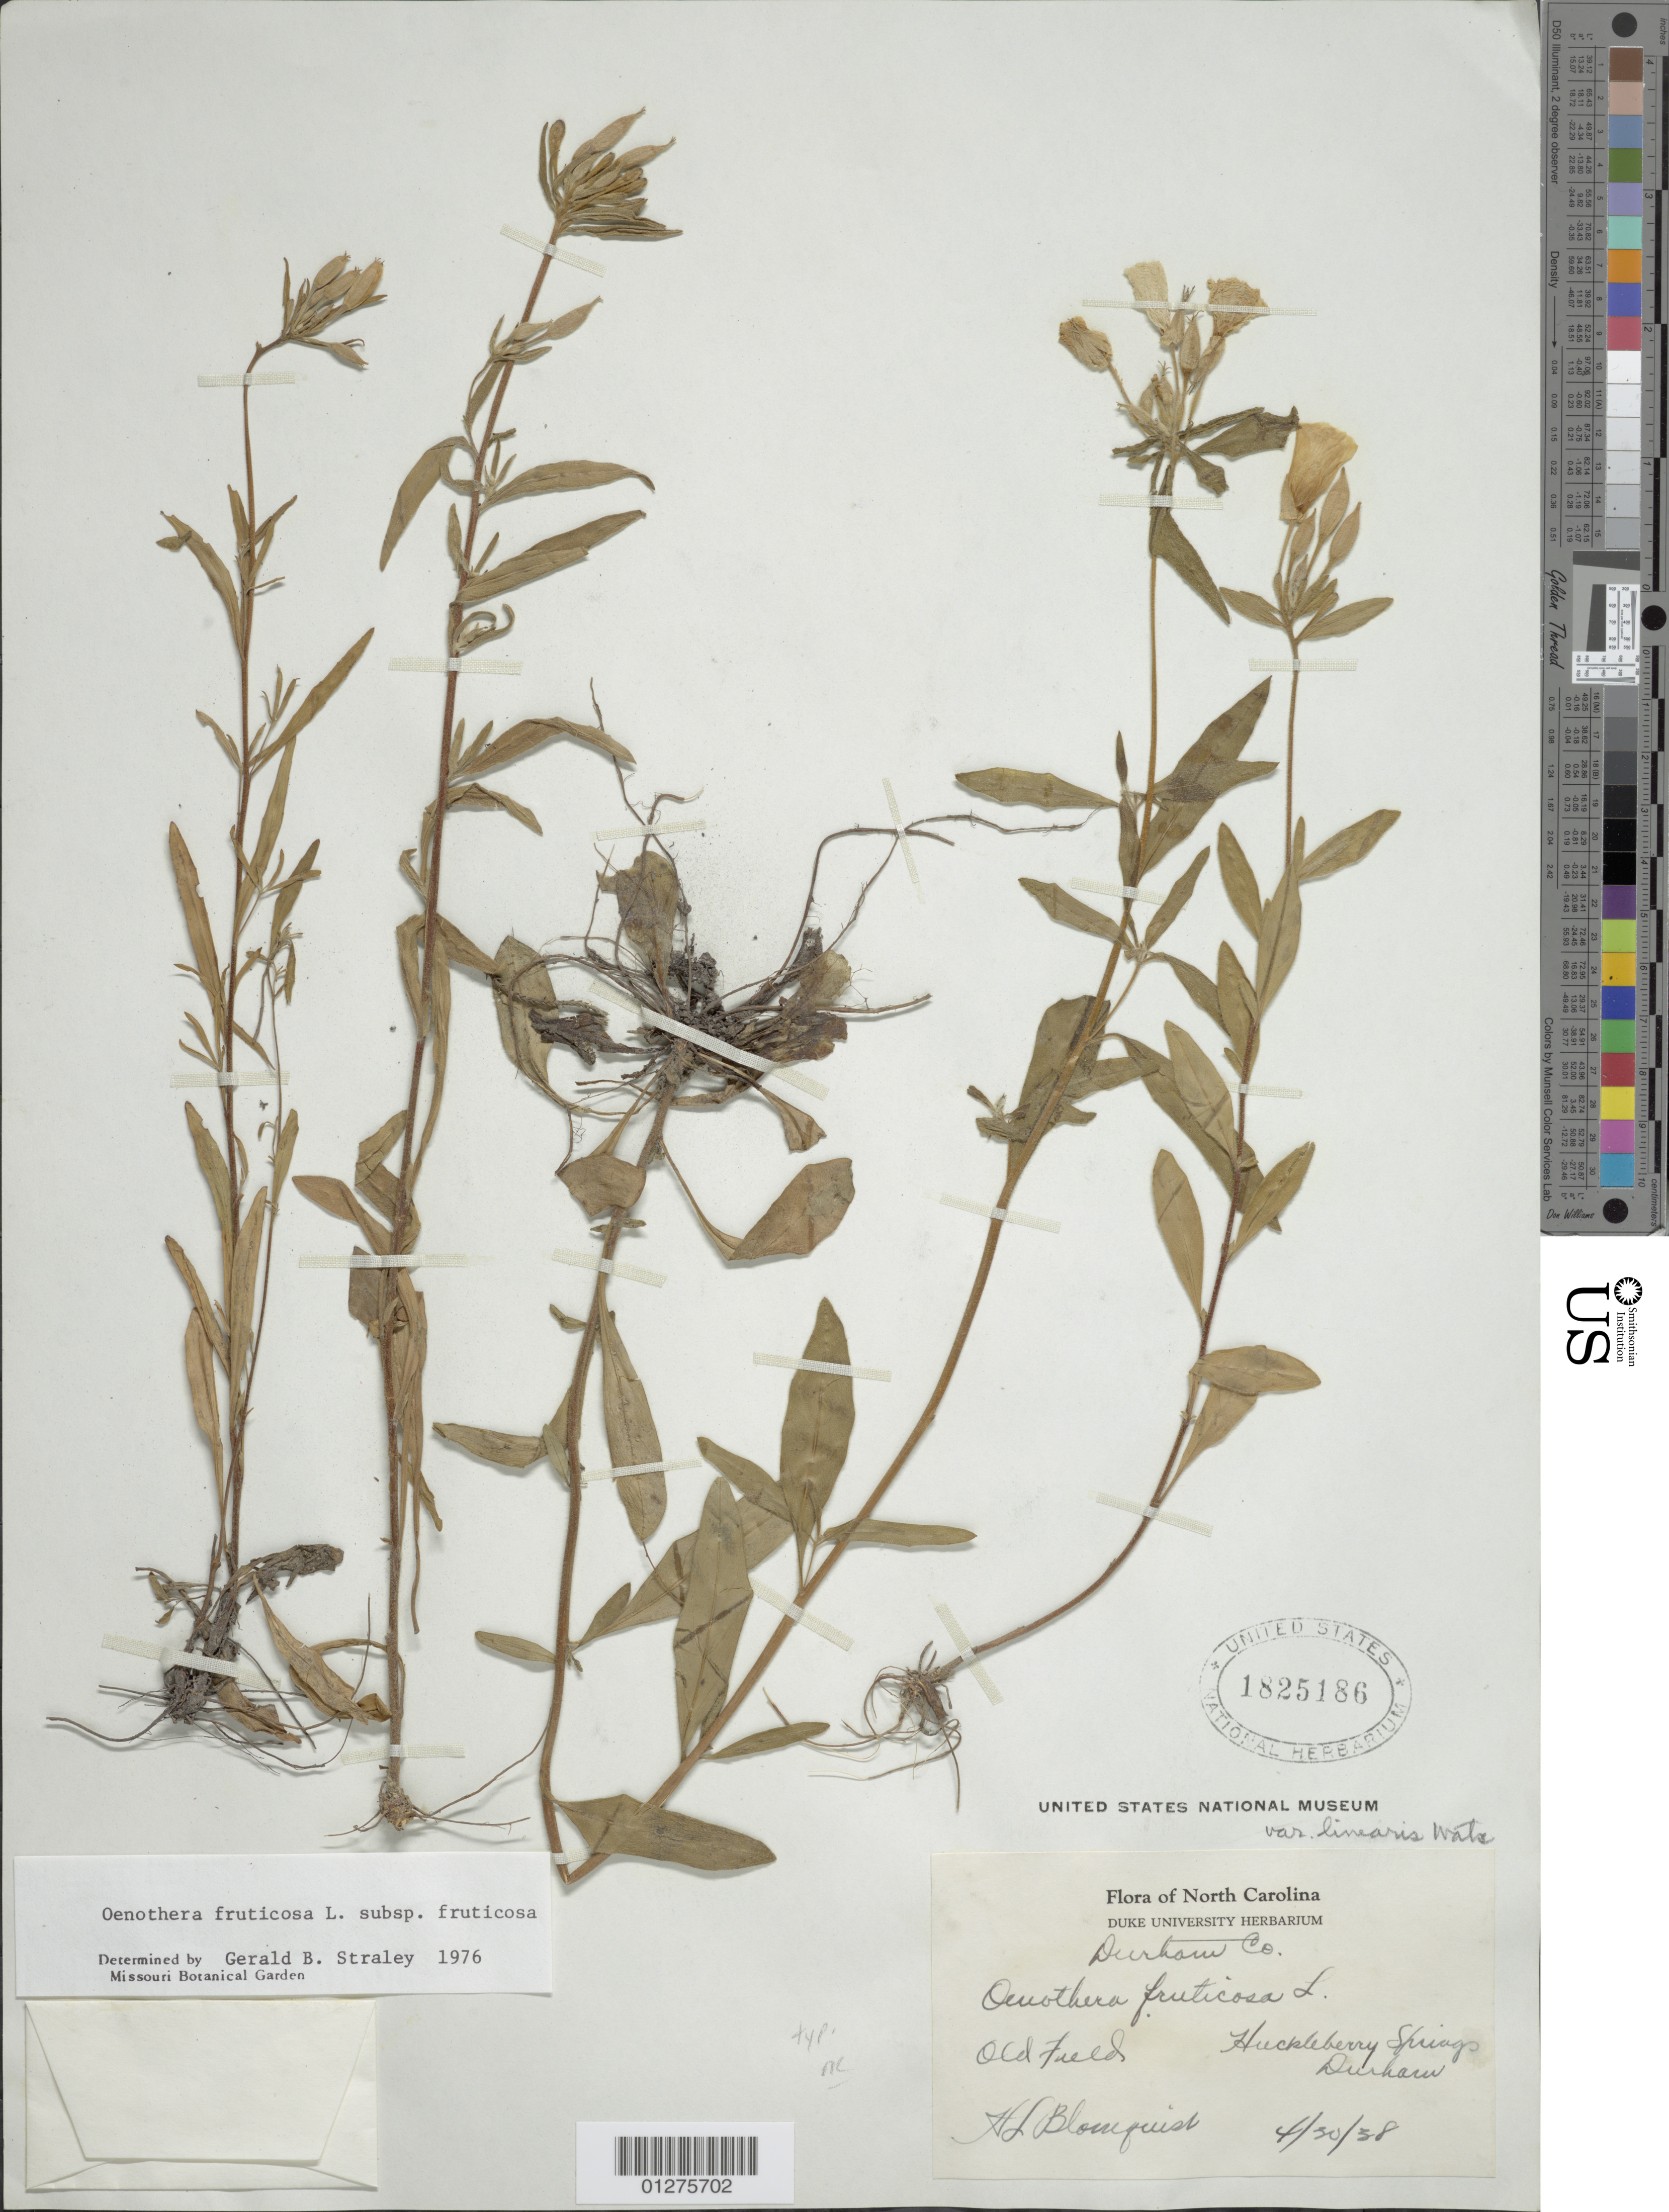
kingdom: Plantae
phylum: Tracheophyta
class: Magnoliopsida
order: Myrtales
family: Onagraceae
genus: Oenothera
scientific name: Oenothera fruticosa subsp. fruticosa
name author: L.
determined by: Straley, G. B.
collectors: H. Blomquist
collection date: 1938-04-30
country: United States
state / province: North Carolina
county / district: Durham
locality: Huckleberry Spring, Durham.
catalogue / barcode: US 1825186